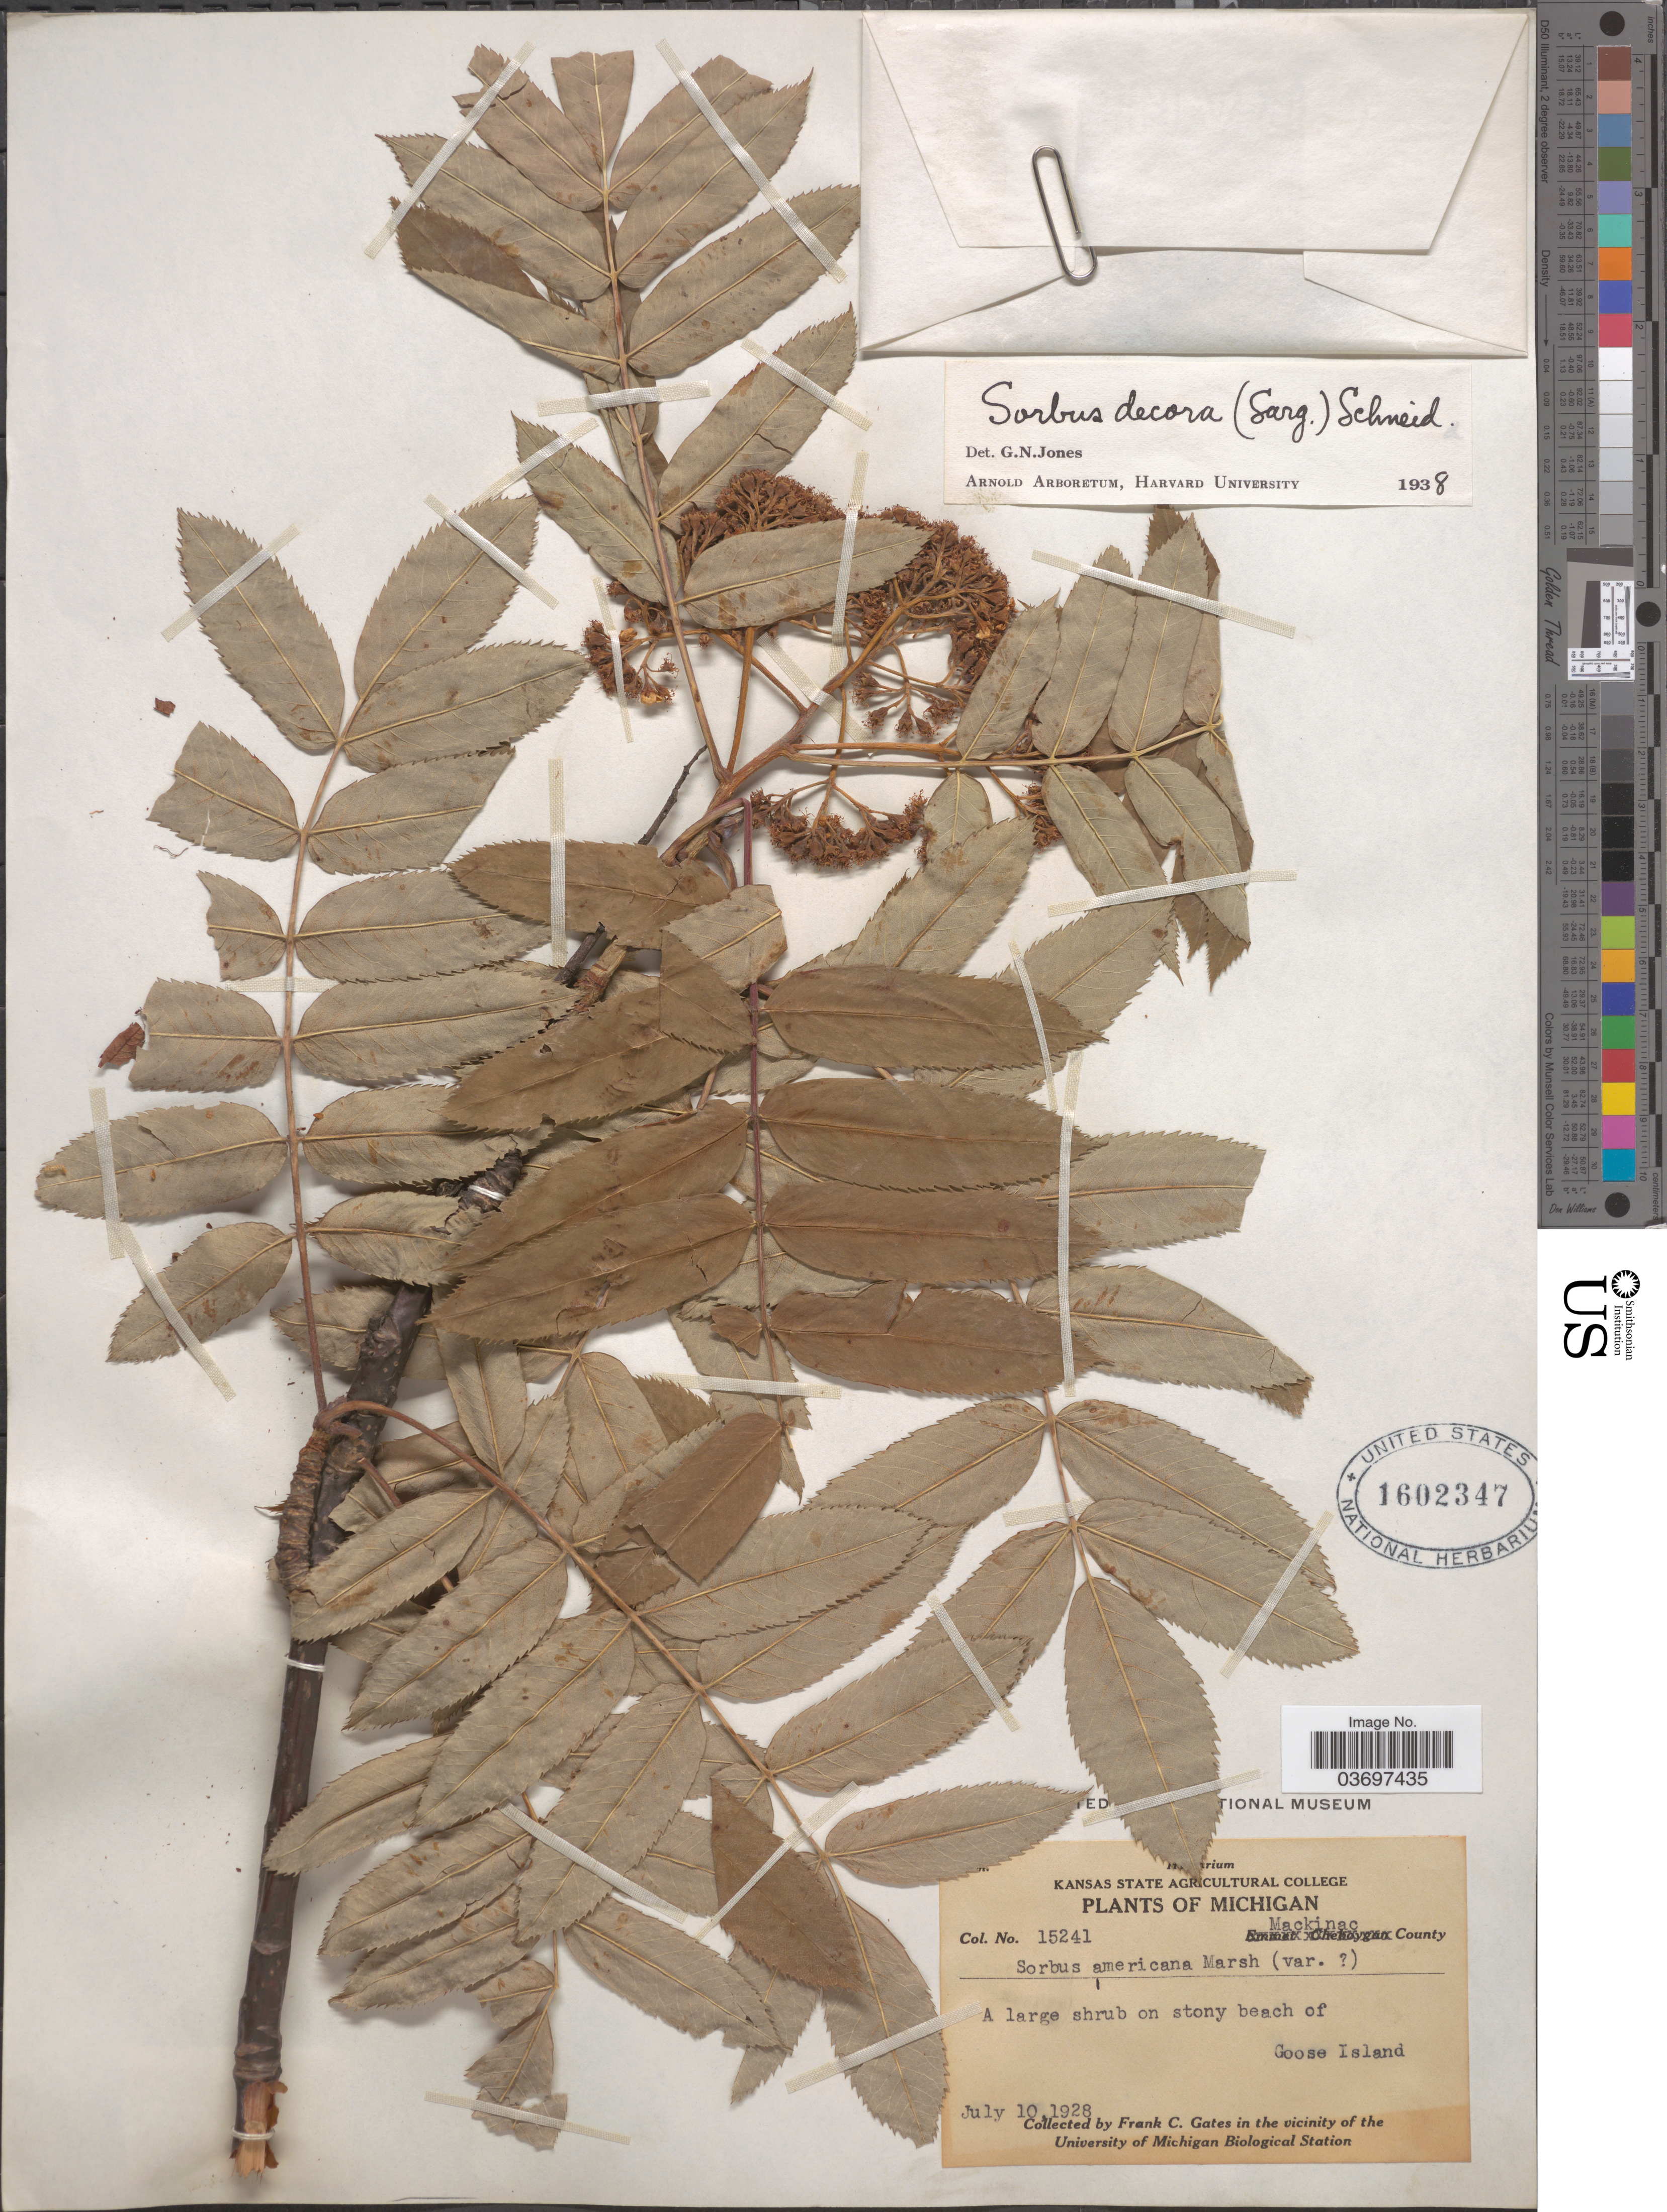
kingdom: Plantae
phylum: Tracheophyta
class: Magnoliopsida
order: Rosales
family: Rosaceae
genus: Sorbus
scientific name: Sorbus americana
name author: Marshall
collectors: F. C. Gates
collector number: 15241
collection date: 1928-07-10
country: United States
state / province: Michigan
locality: Goose Island. In the vicinity of the University of Michigan Biological Station [unsure placement].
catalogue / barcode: US 1602347